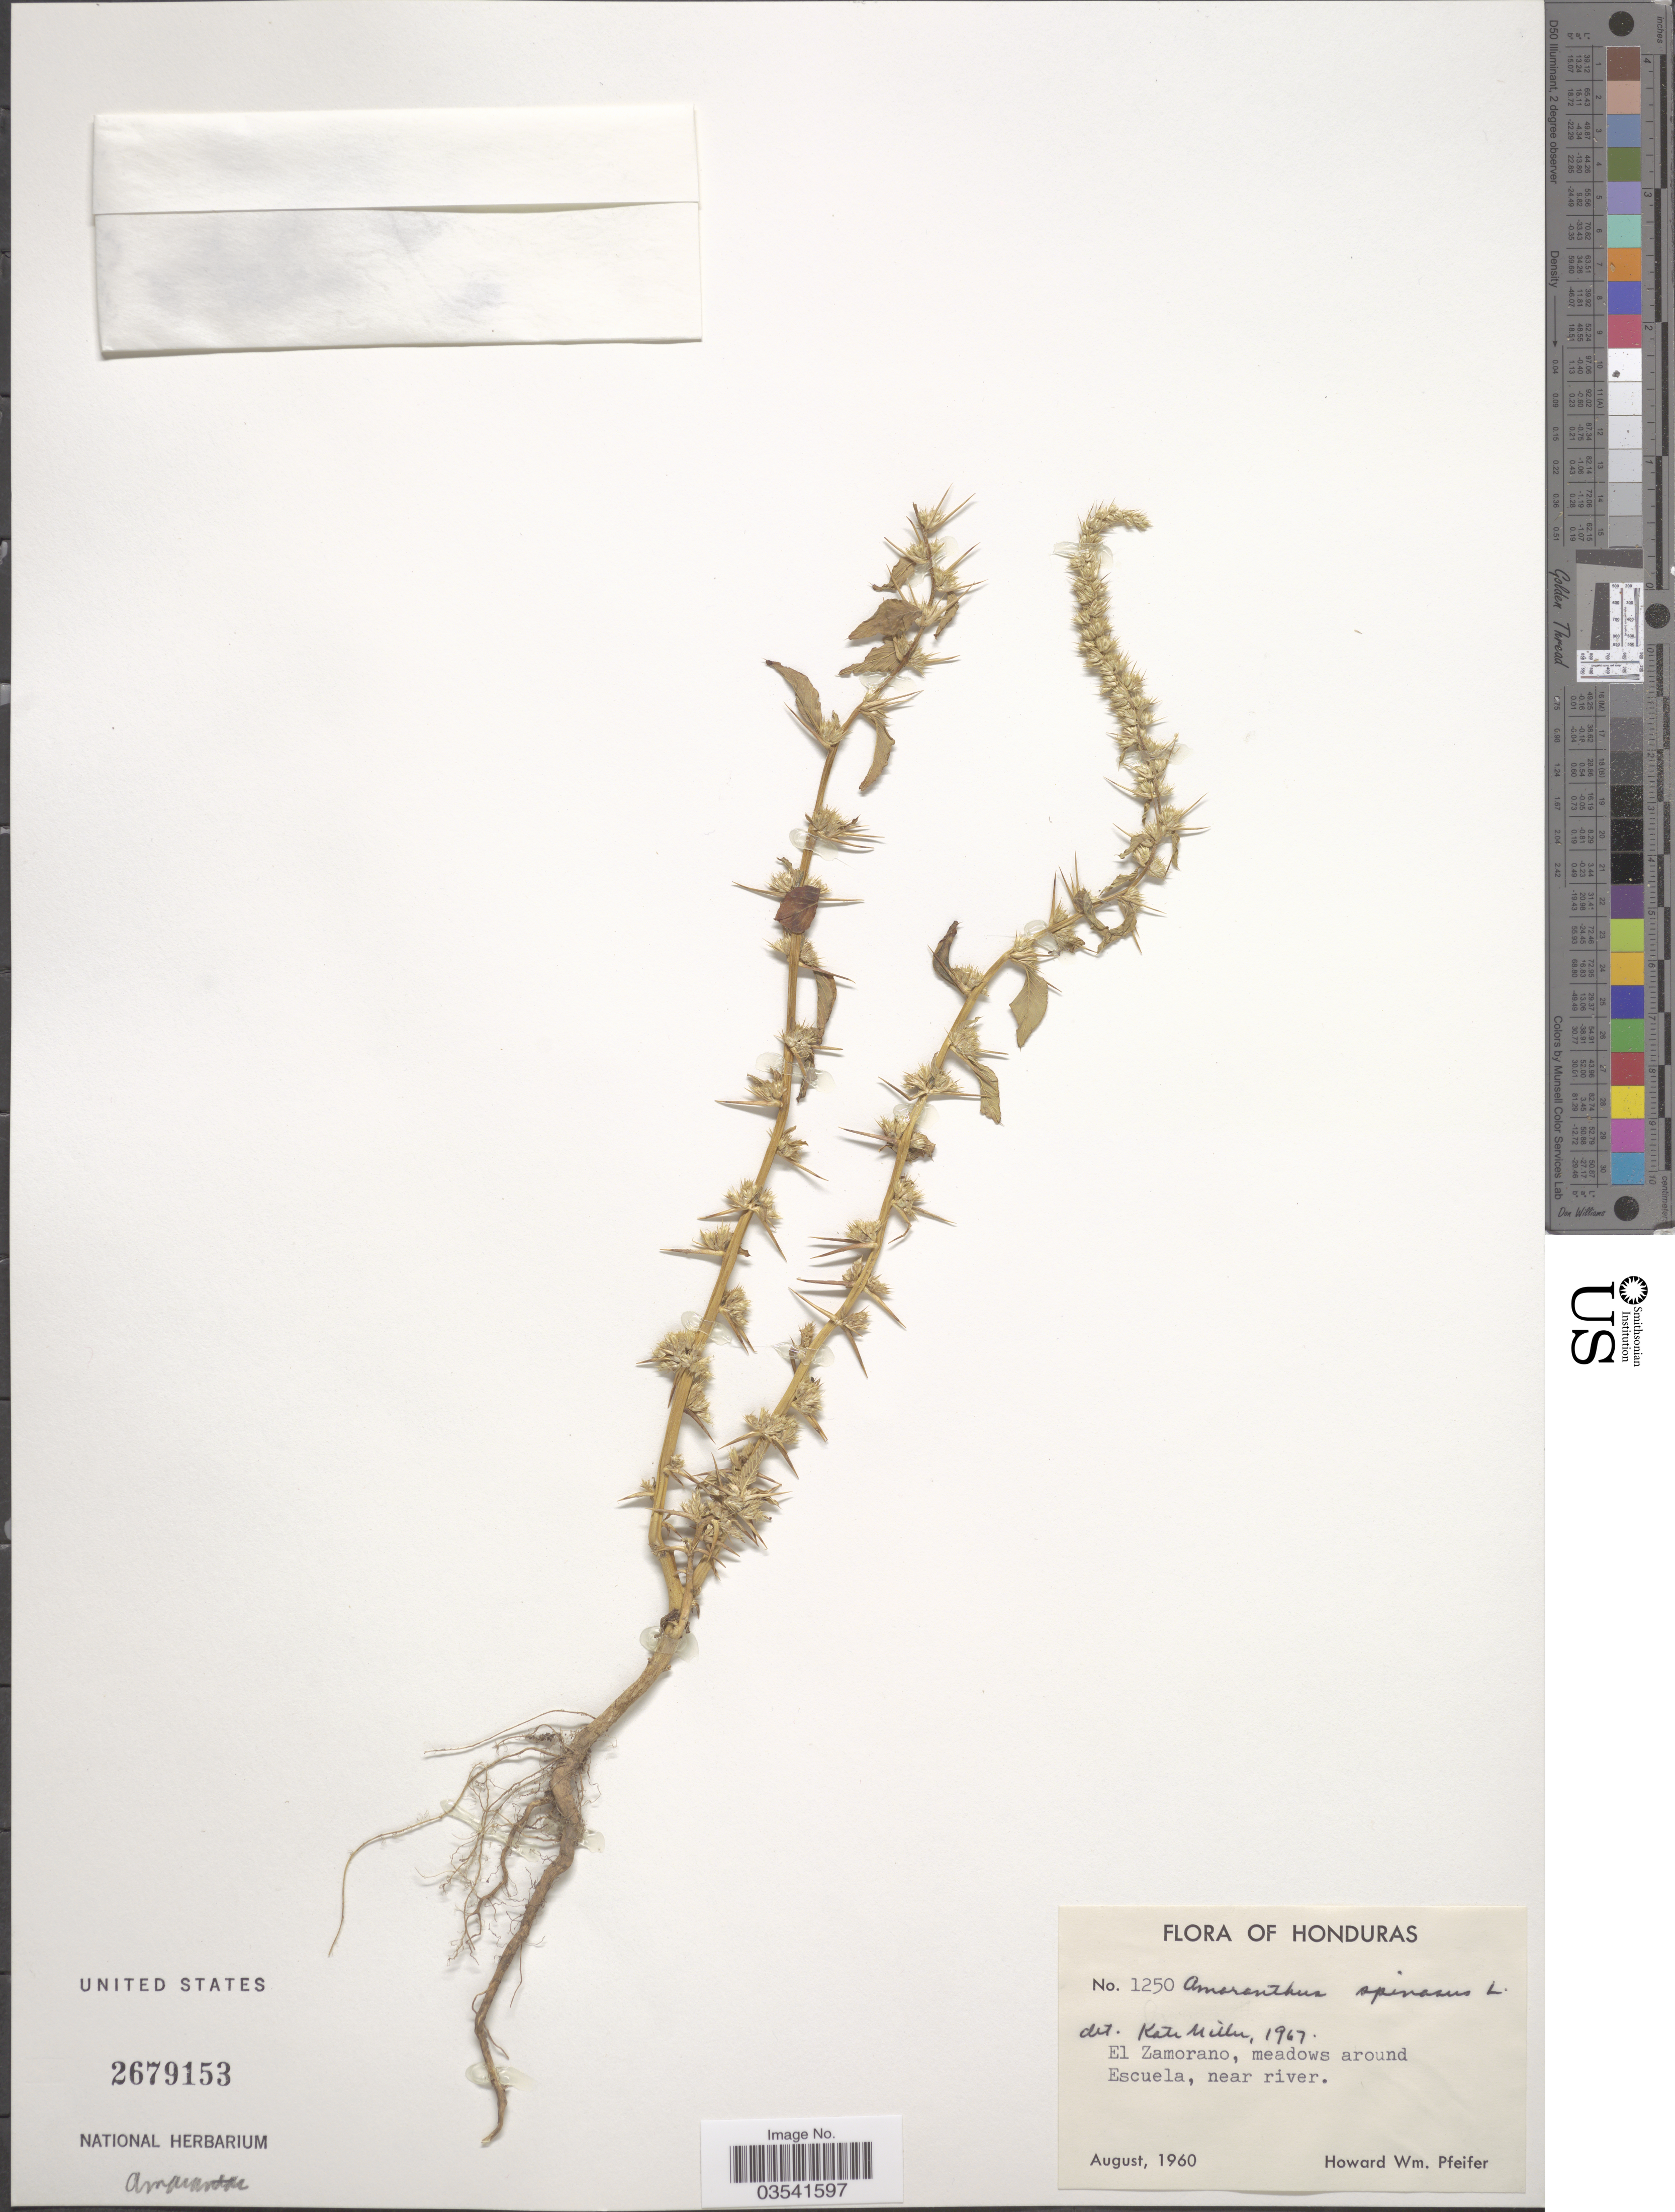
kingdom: Plantae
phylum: Tracheophyta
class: Magnoliopsida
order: Caryophyllales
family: Amaranthaceae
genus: Amaranthus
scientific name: Amaranthus spinosus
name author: L.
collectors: H. W. Pfeifer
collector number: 1250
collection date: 1960-08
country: Honduras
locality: El Zamorano, meadows around Escuela, near river.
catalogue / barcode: US 2679153